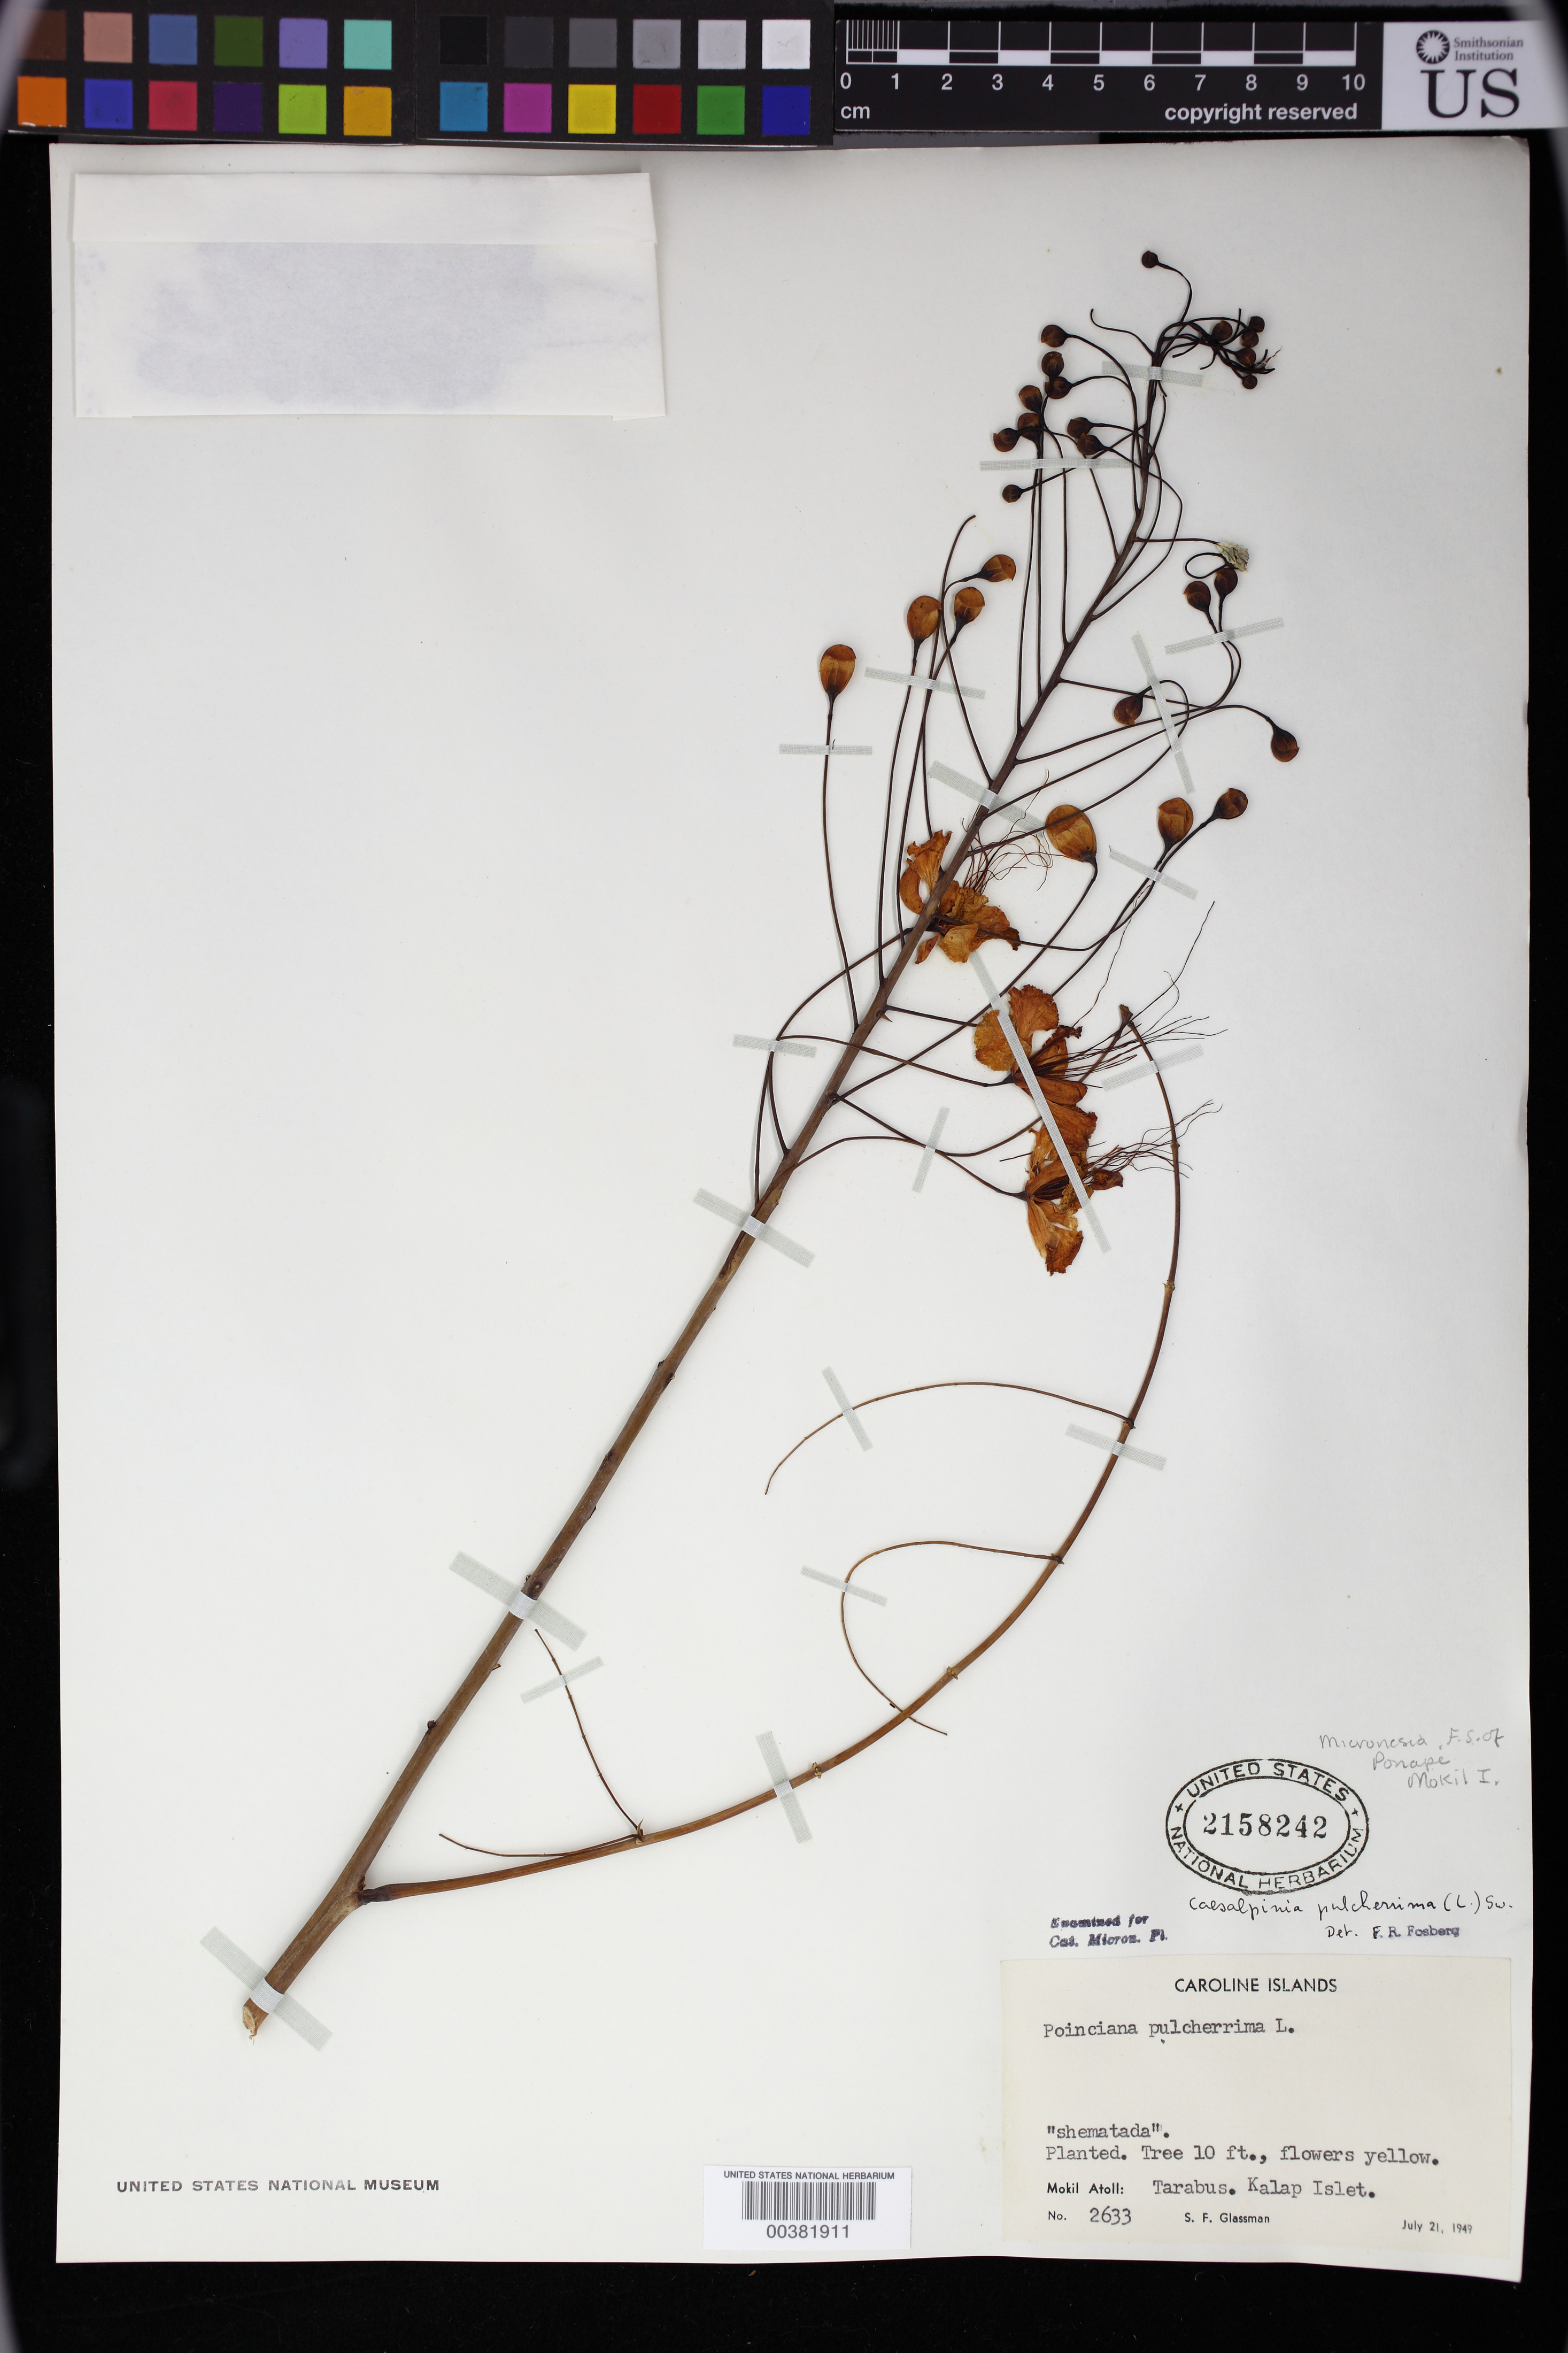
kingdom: Plantae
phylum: Tracheophyta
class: Magnoliopsida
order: Fabales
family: Fabaceae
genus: Caesalpinia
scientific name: Caesalpinia pulcherrima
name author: (L.) Sw.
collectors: F. R. Fosberg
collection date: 1946-08-19/1946-08-21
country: Micronesia, Federated States of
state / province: Kosrae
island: Lelu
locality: Lela (Lele) Harbor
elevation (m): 1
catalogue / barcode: US 2158242